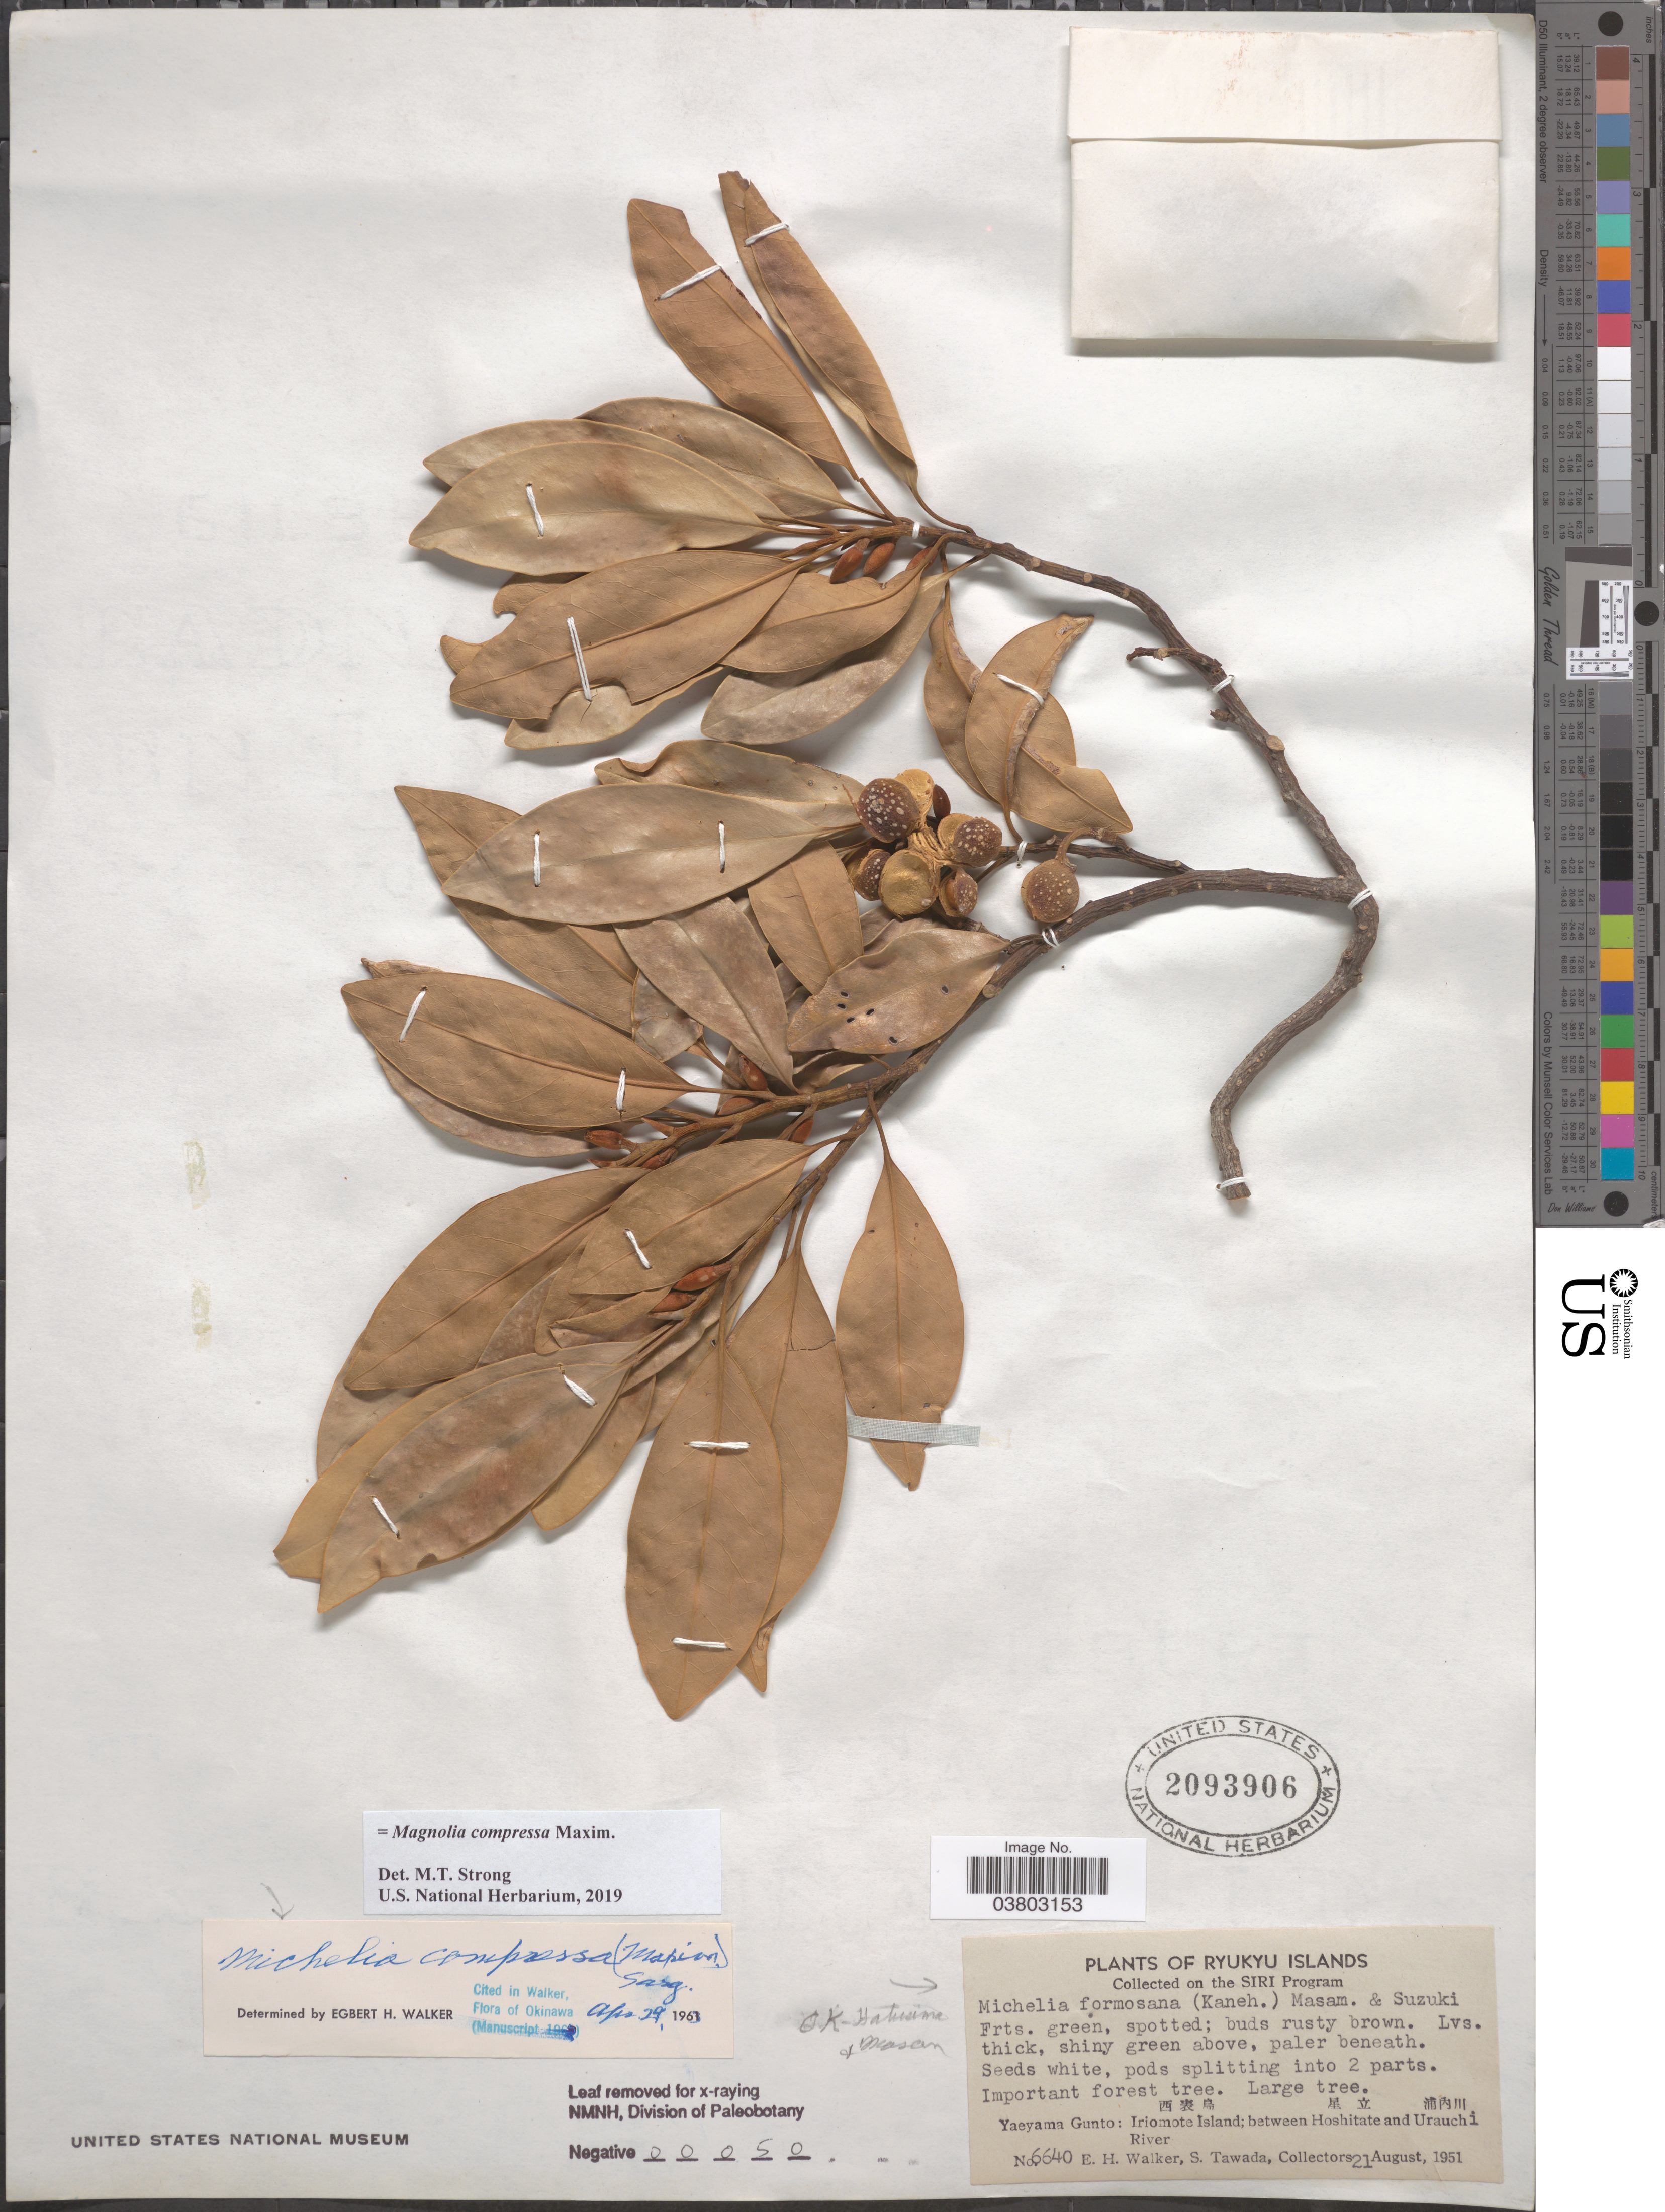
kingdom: Plantae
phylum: Tracheophyta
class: Magnoliopsida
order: Magnoliales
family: Magnoliaceae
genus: Magnolia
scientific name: Magnolia compressa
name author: Maxim.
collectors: E. H. Walker & S. Tawada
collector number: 6640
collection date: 1951-08-21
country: Japan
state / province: Okinawa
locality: Ryukyu Islands. Yaeyama Gunto: Iriomote Island; between Hoshitate and Uruachi River.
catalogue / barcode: US 2093906